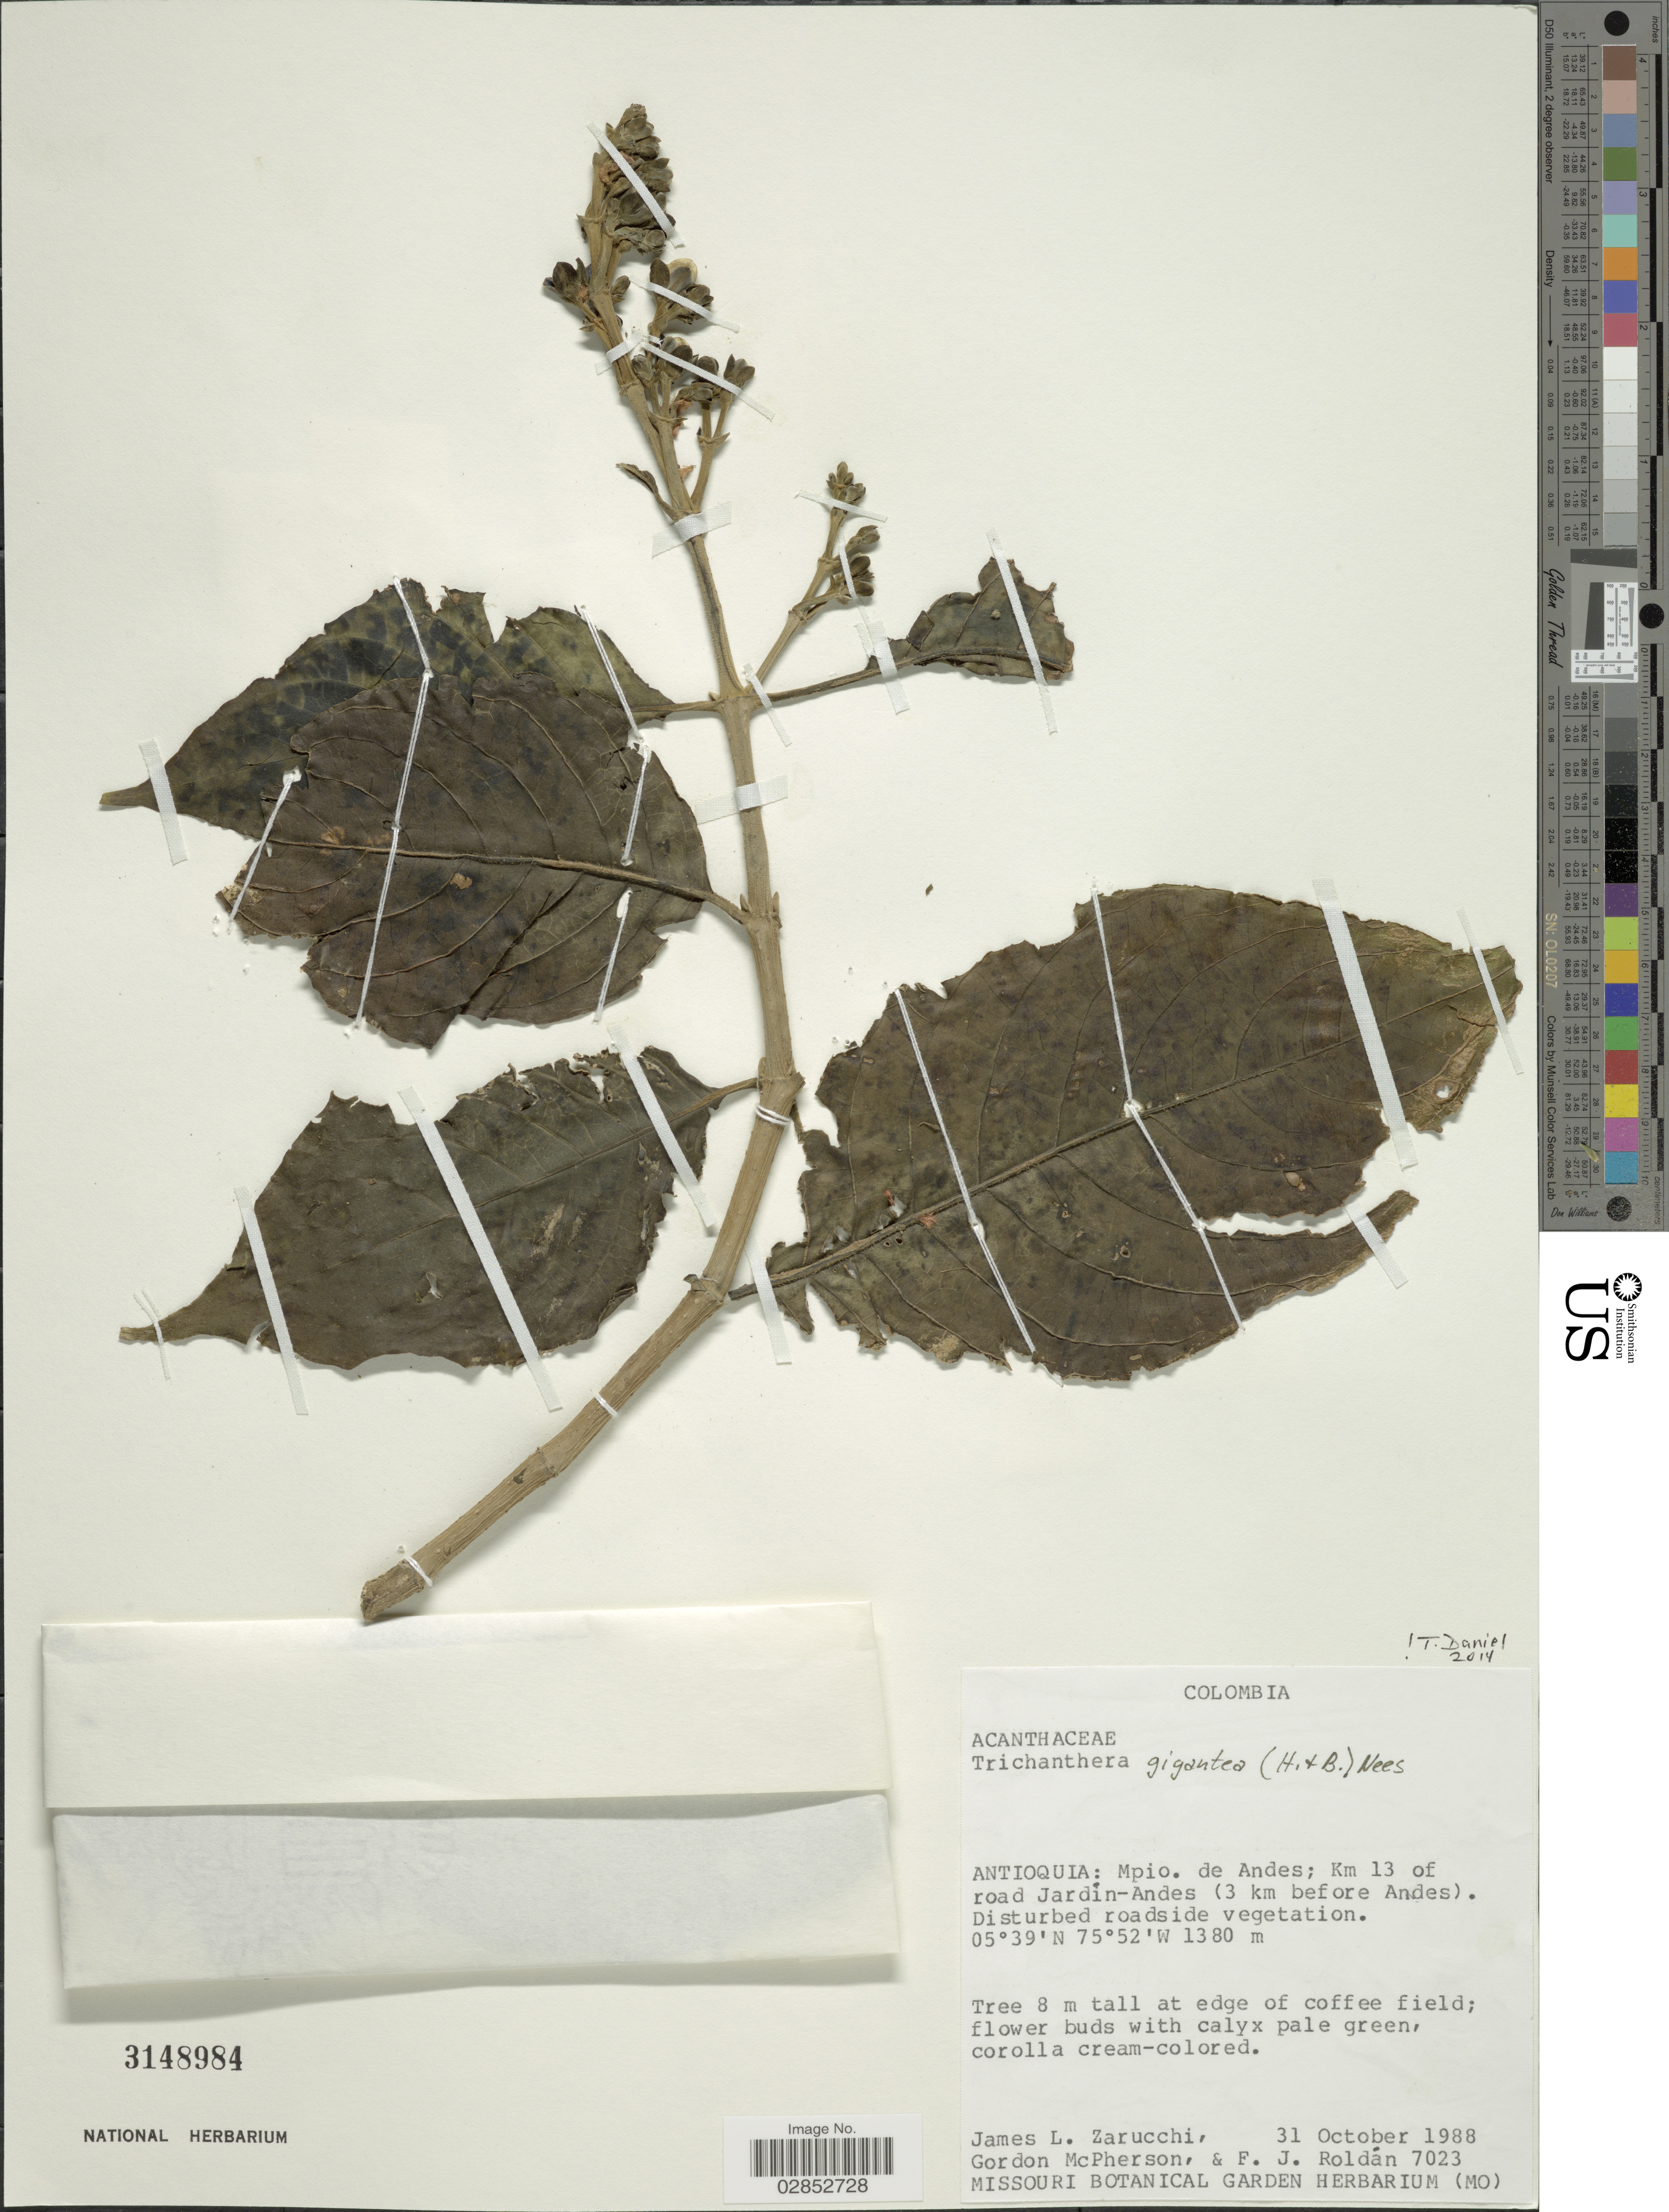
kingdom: Plantae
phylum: Tracheophyta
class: Magnoliopsida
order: Lamiales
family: Acanthaceae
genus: Trichanthera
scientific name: Trichanthera gigantea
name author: (Bonpl.) Nees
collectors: J. L. Zarucchi, G. D. McPherson & F. J. Roldán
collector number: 7023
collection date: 1988-10-31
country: Colombia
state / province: Antioquia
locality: Mpio. de Andes; Km 13 of road Jardín-Andes (3 km before Andes).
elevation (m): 1380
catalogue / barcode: US 3148984